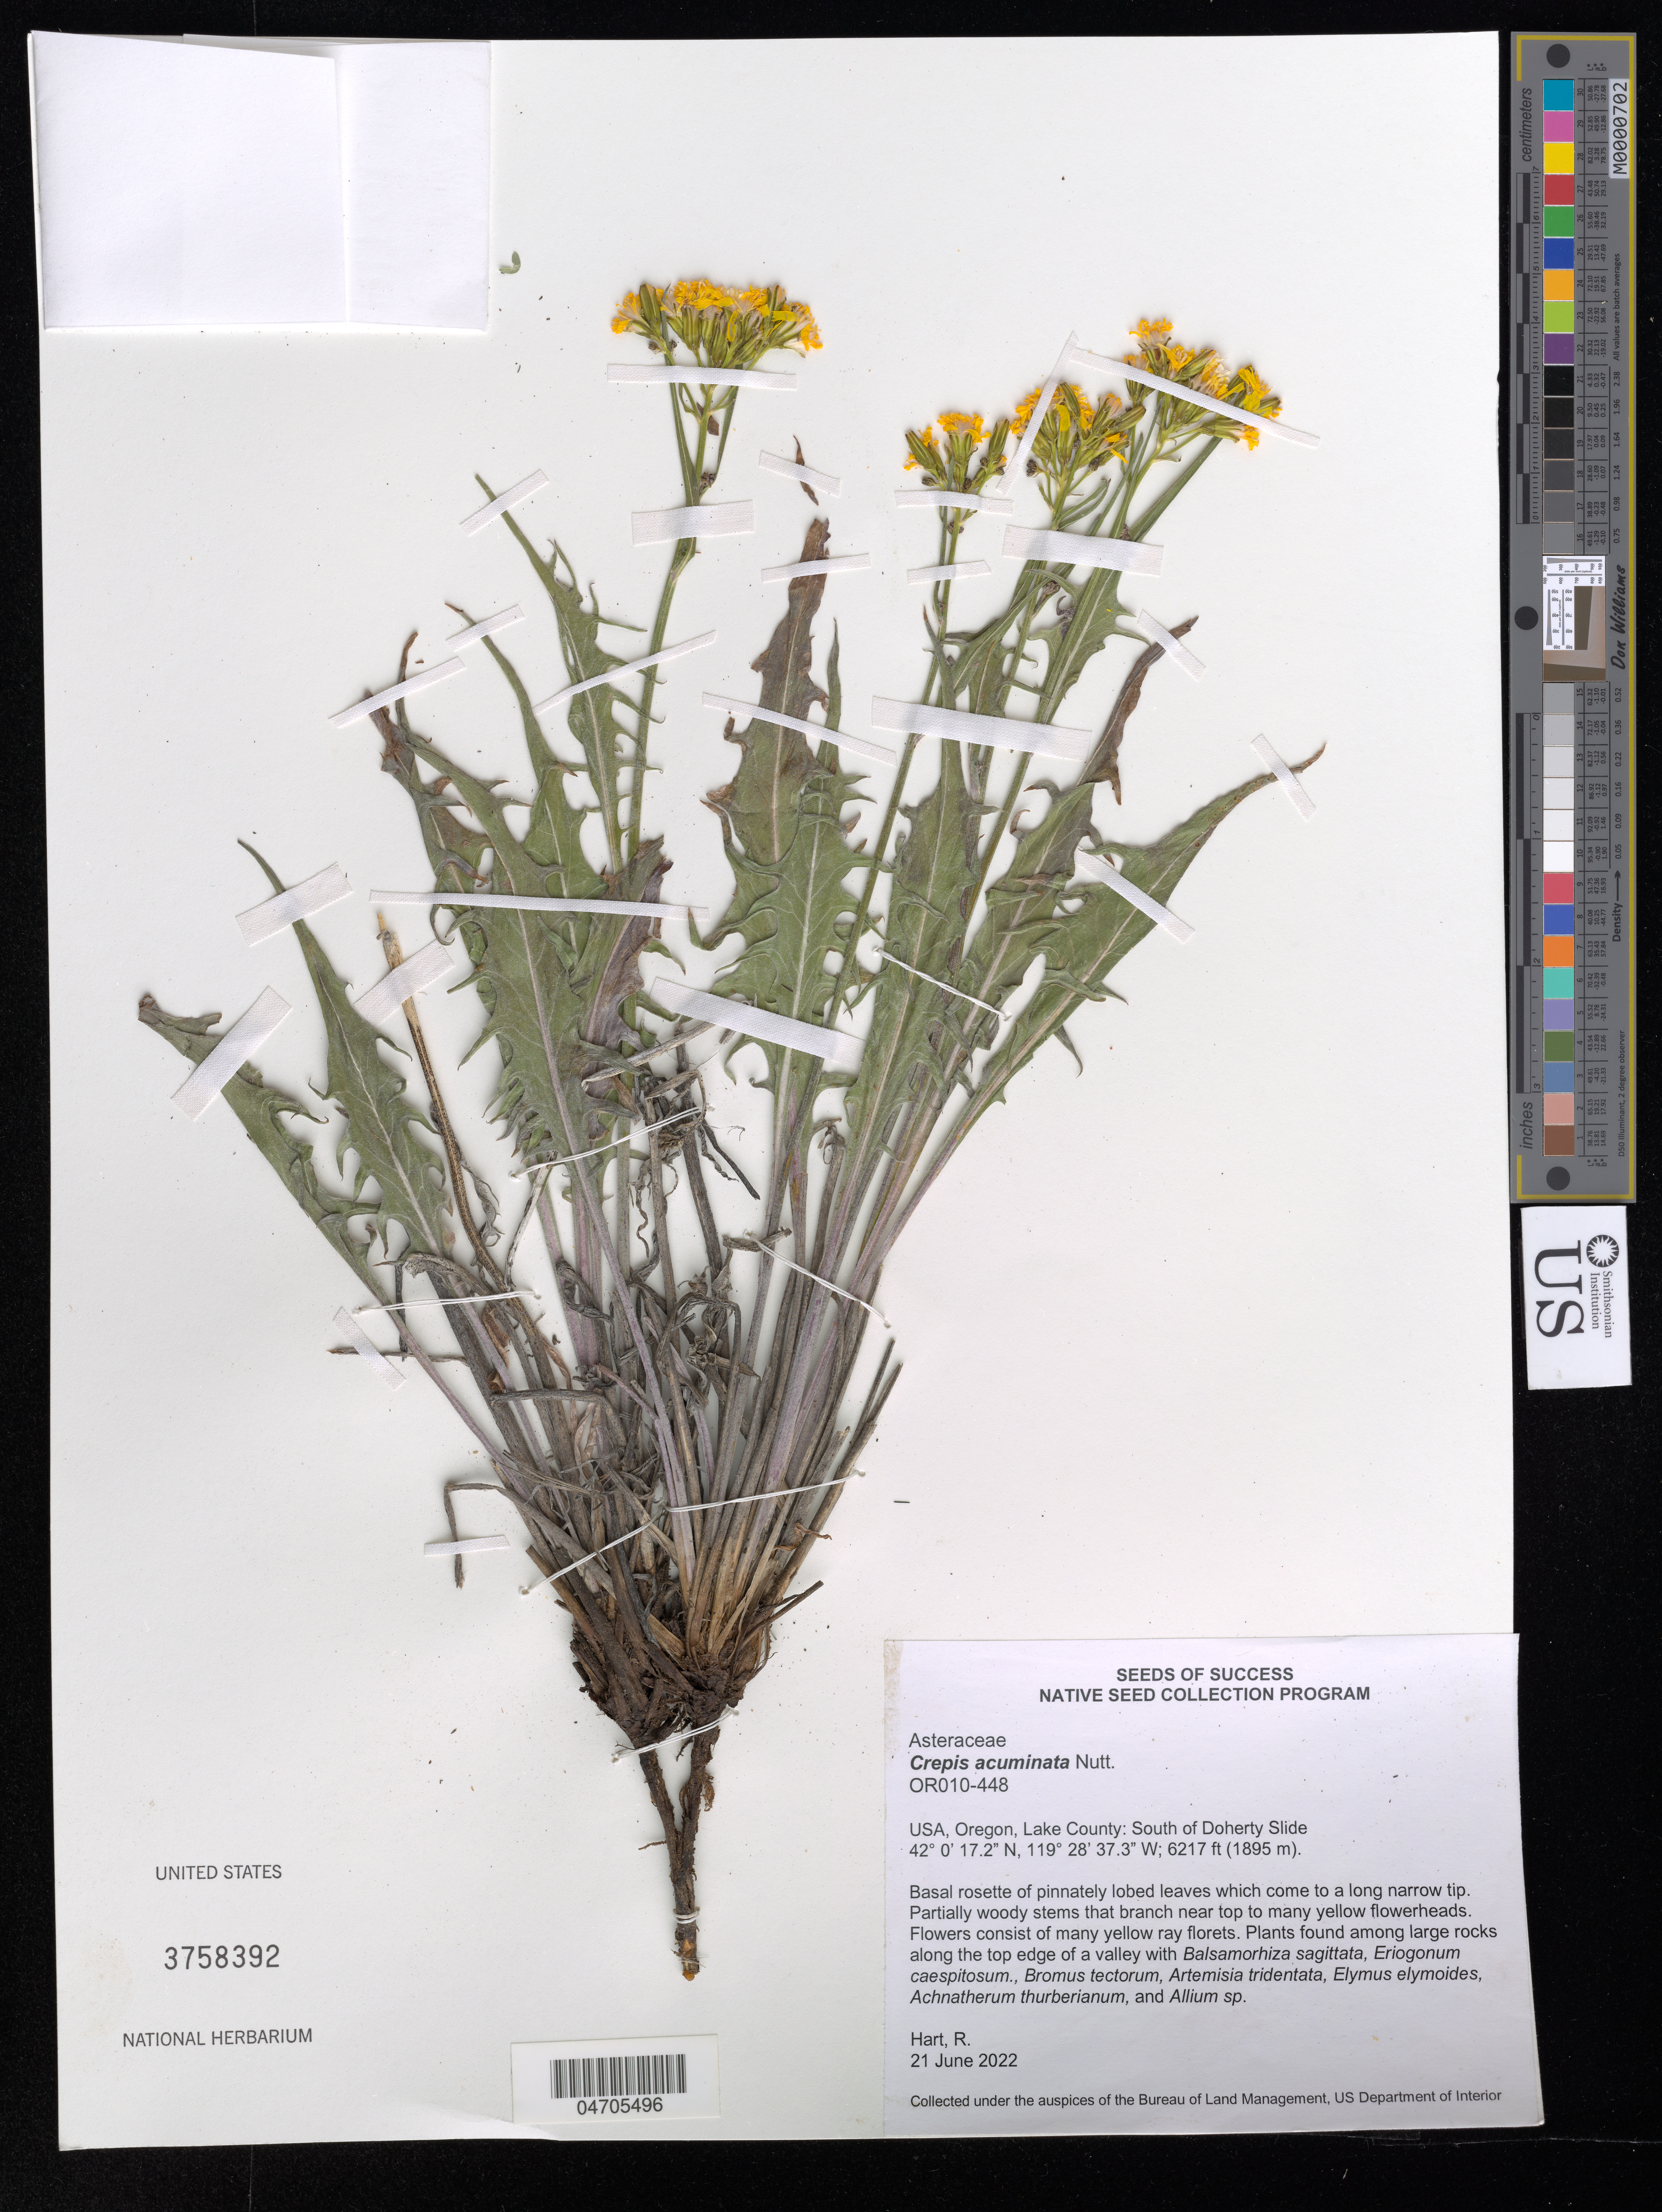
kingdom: Plantae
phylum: Tracheophyta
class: Magnoliopsida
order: Asterales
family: Asteraceae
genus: Crepis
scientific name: Crepis acuminata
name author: Nutt.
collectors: R. A. Hart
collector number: OR010-448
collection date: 2022-06-21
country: United States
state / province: Oregon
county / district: Lake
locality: Lake County: South of Doherty Slide.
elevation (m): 1895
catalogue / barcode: US 3758392